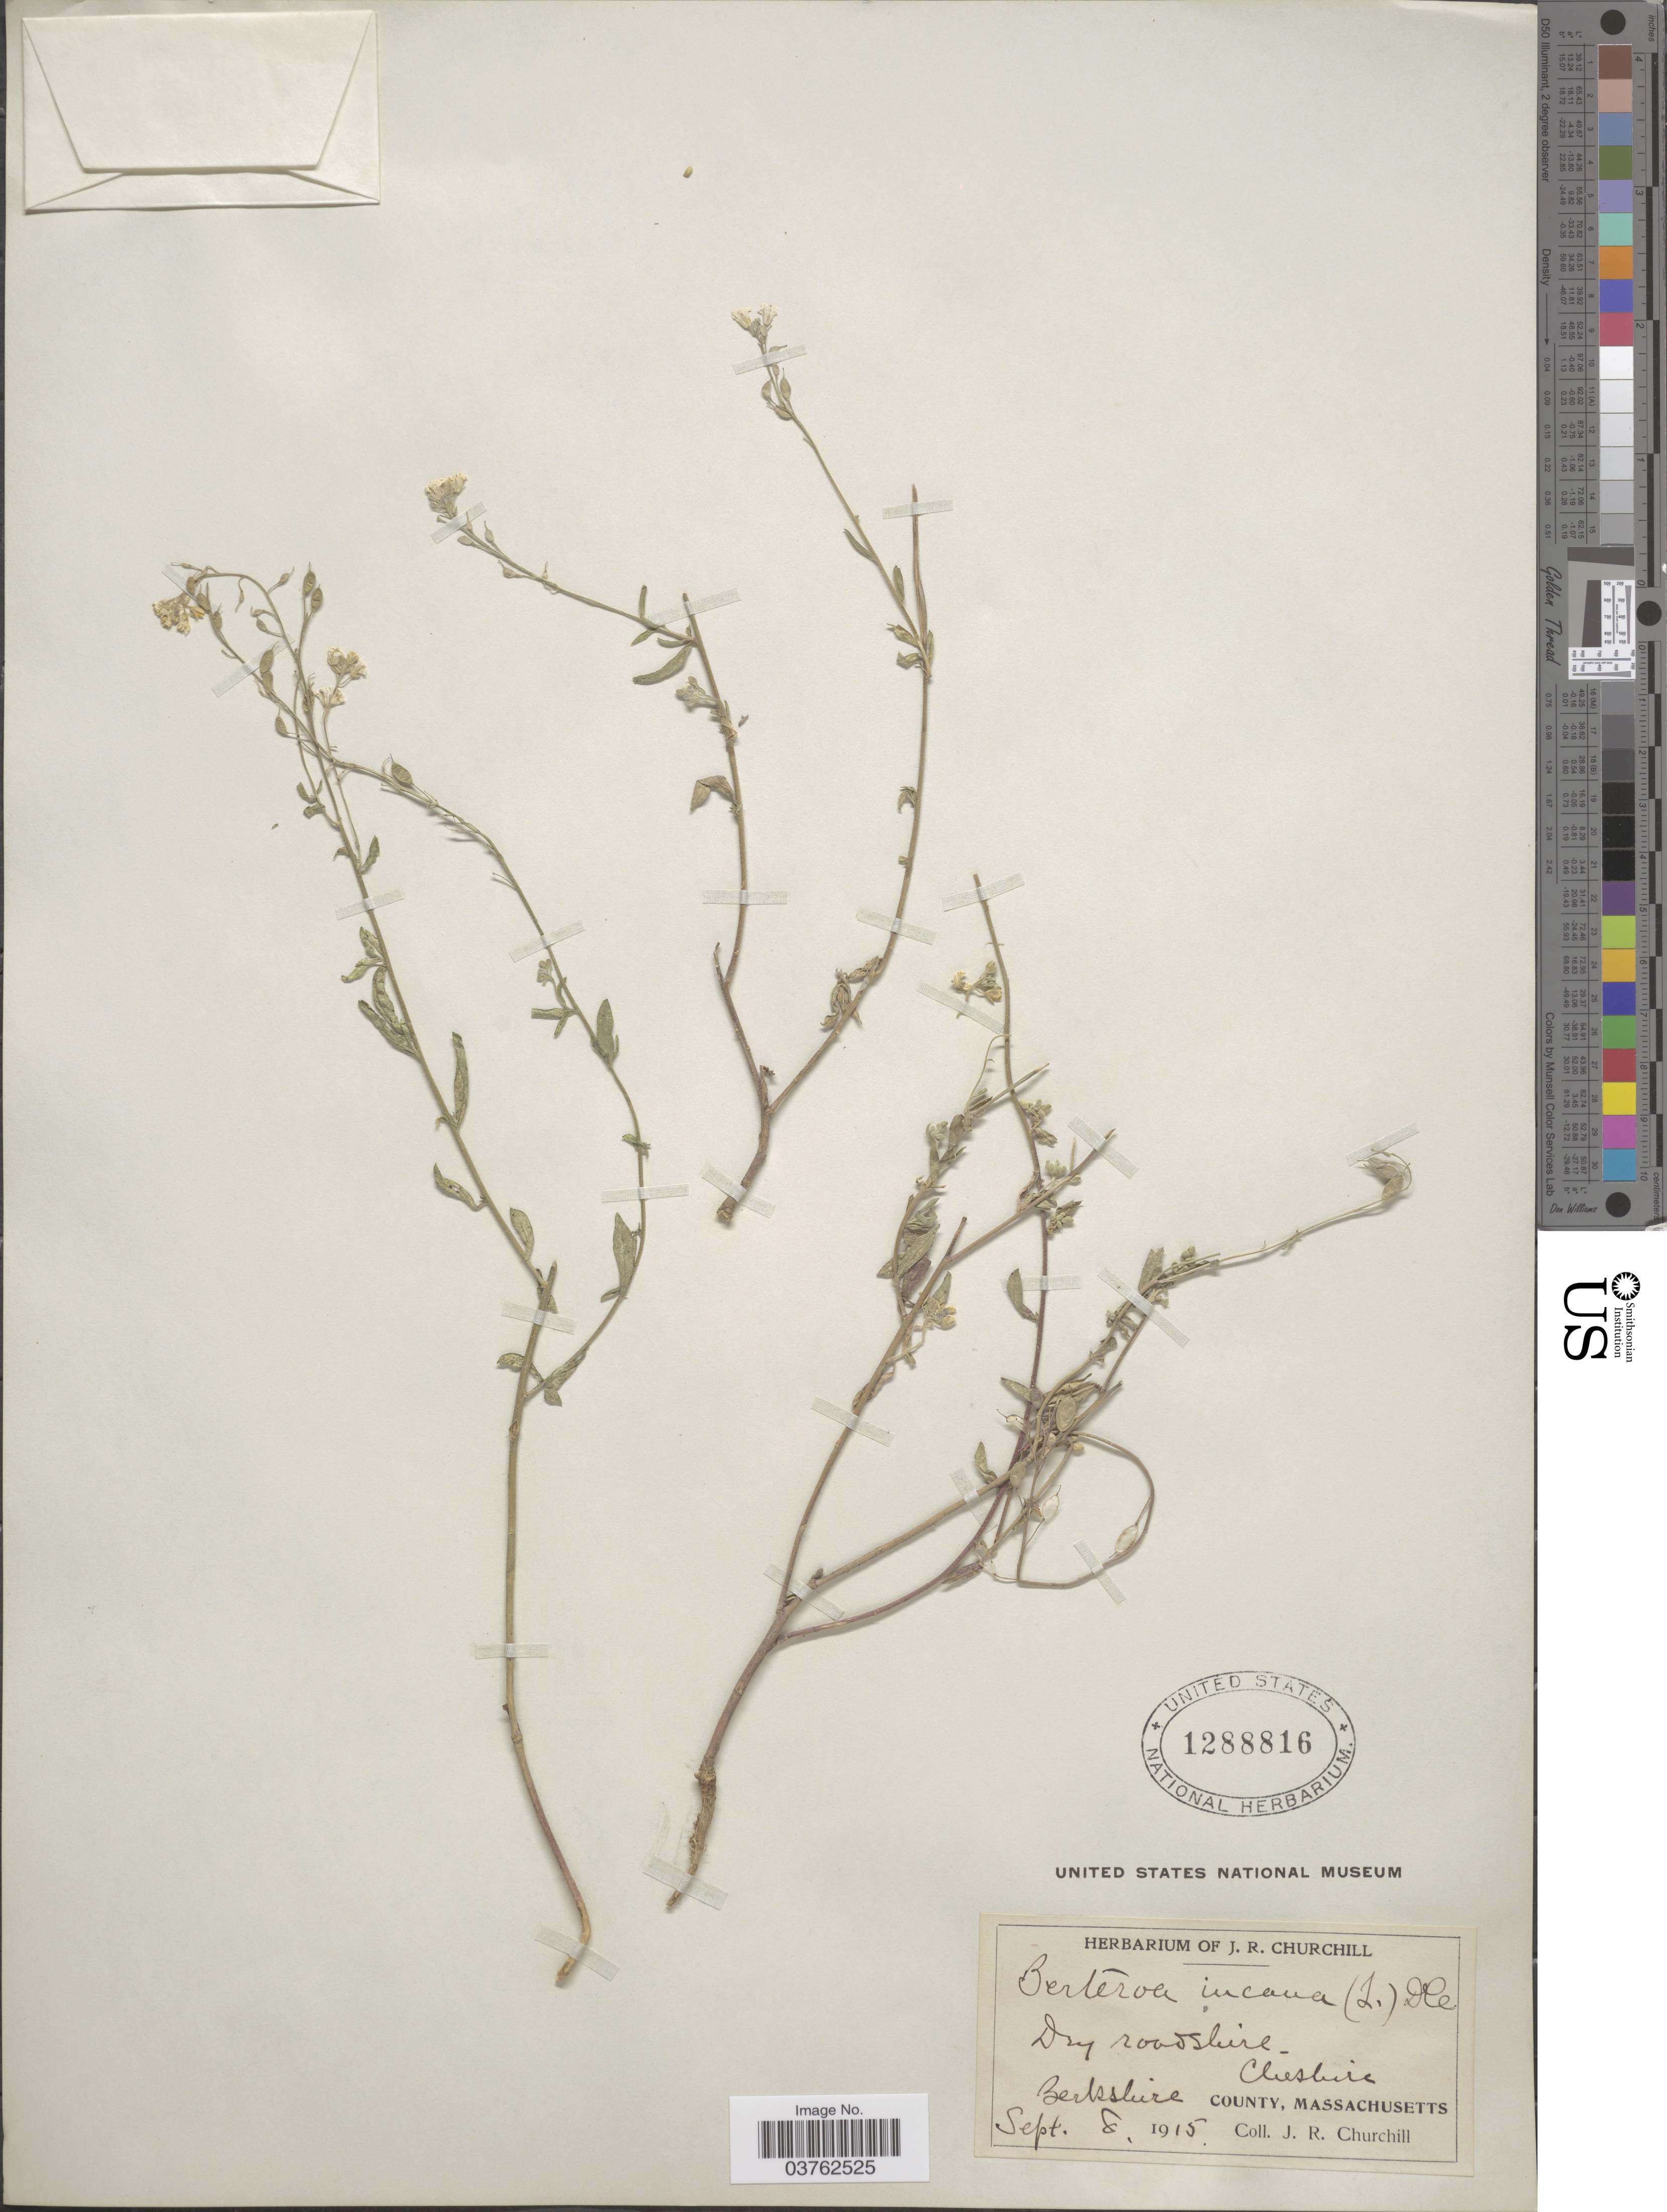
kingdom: Plantae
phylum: Tracheophyta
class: Magnoliopsida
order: Brassicales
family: Brassicaceae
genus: Berteroa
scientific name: Berteroa incana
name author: (L.) DC.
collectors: J. Churchill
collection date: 1915-09-08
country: United States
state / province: Massachusetts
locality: Dry roadshire - Cheshire. Berkshire County.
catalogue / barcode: US 1288816